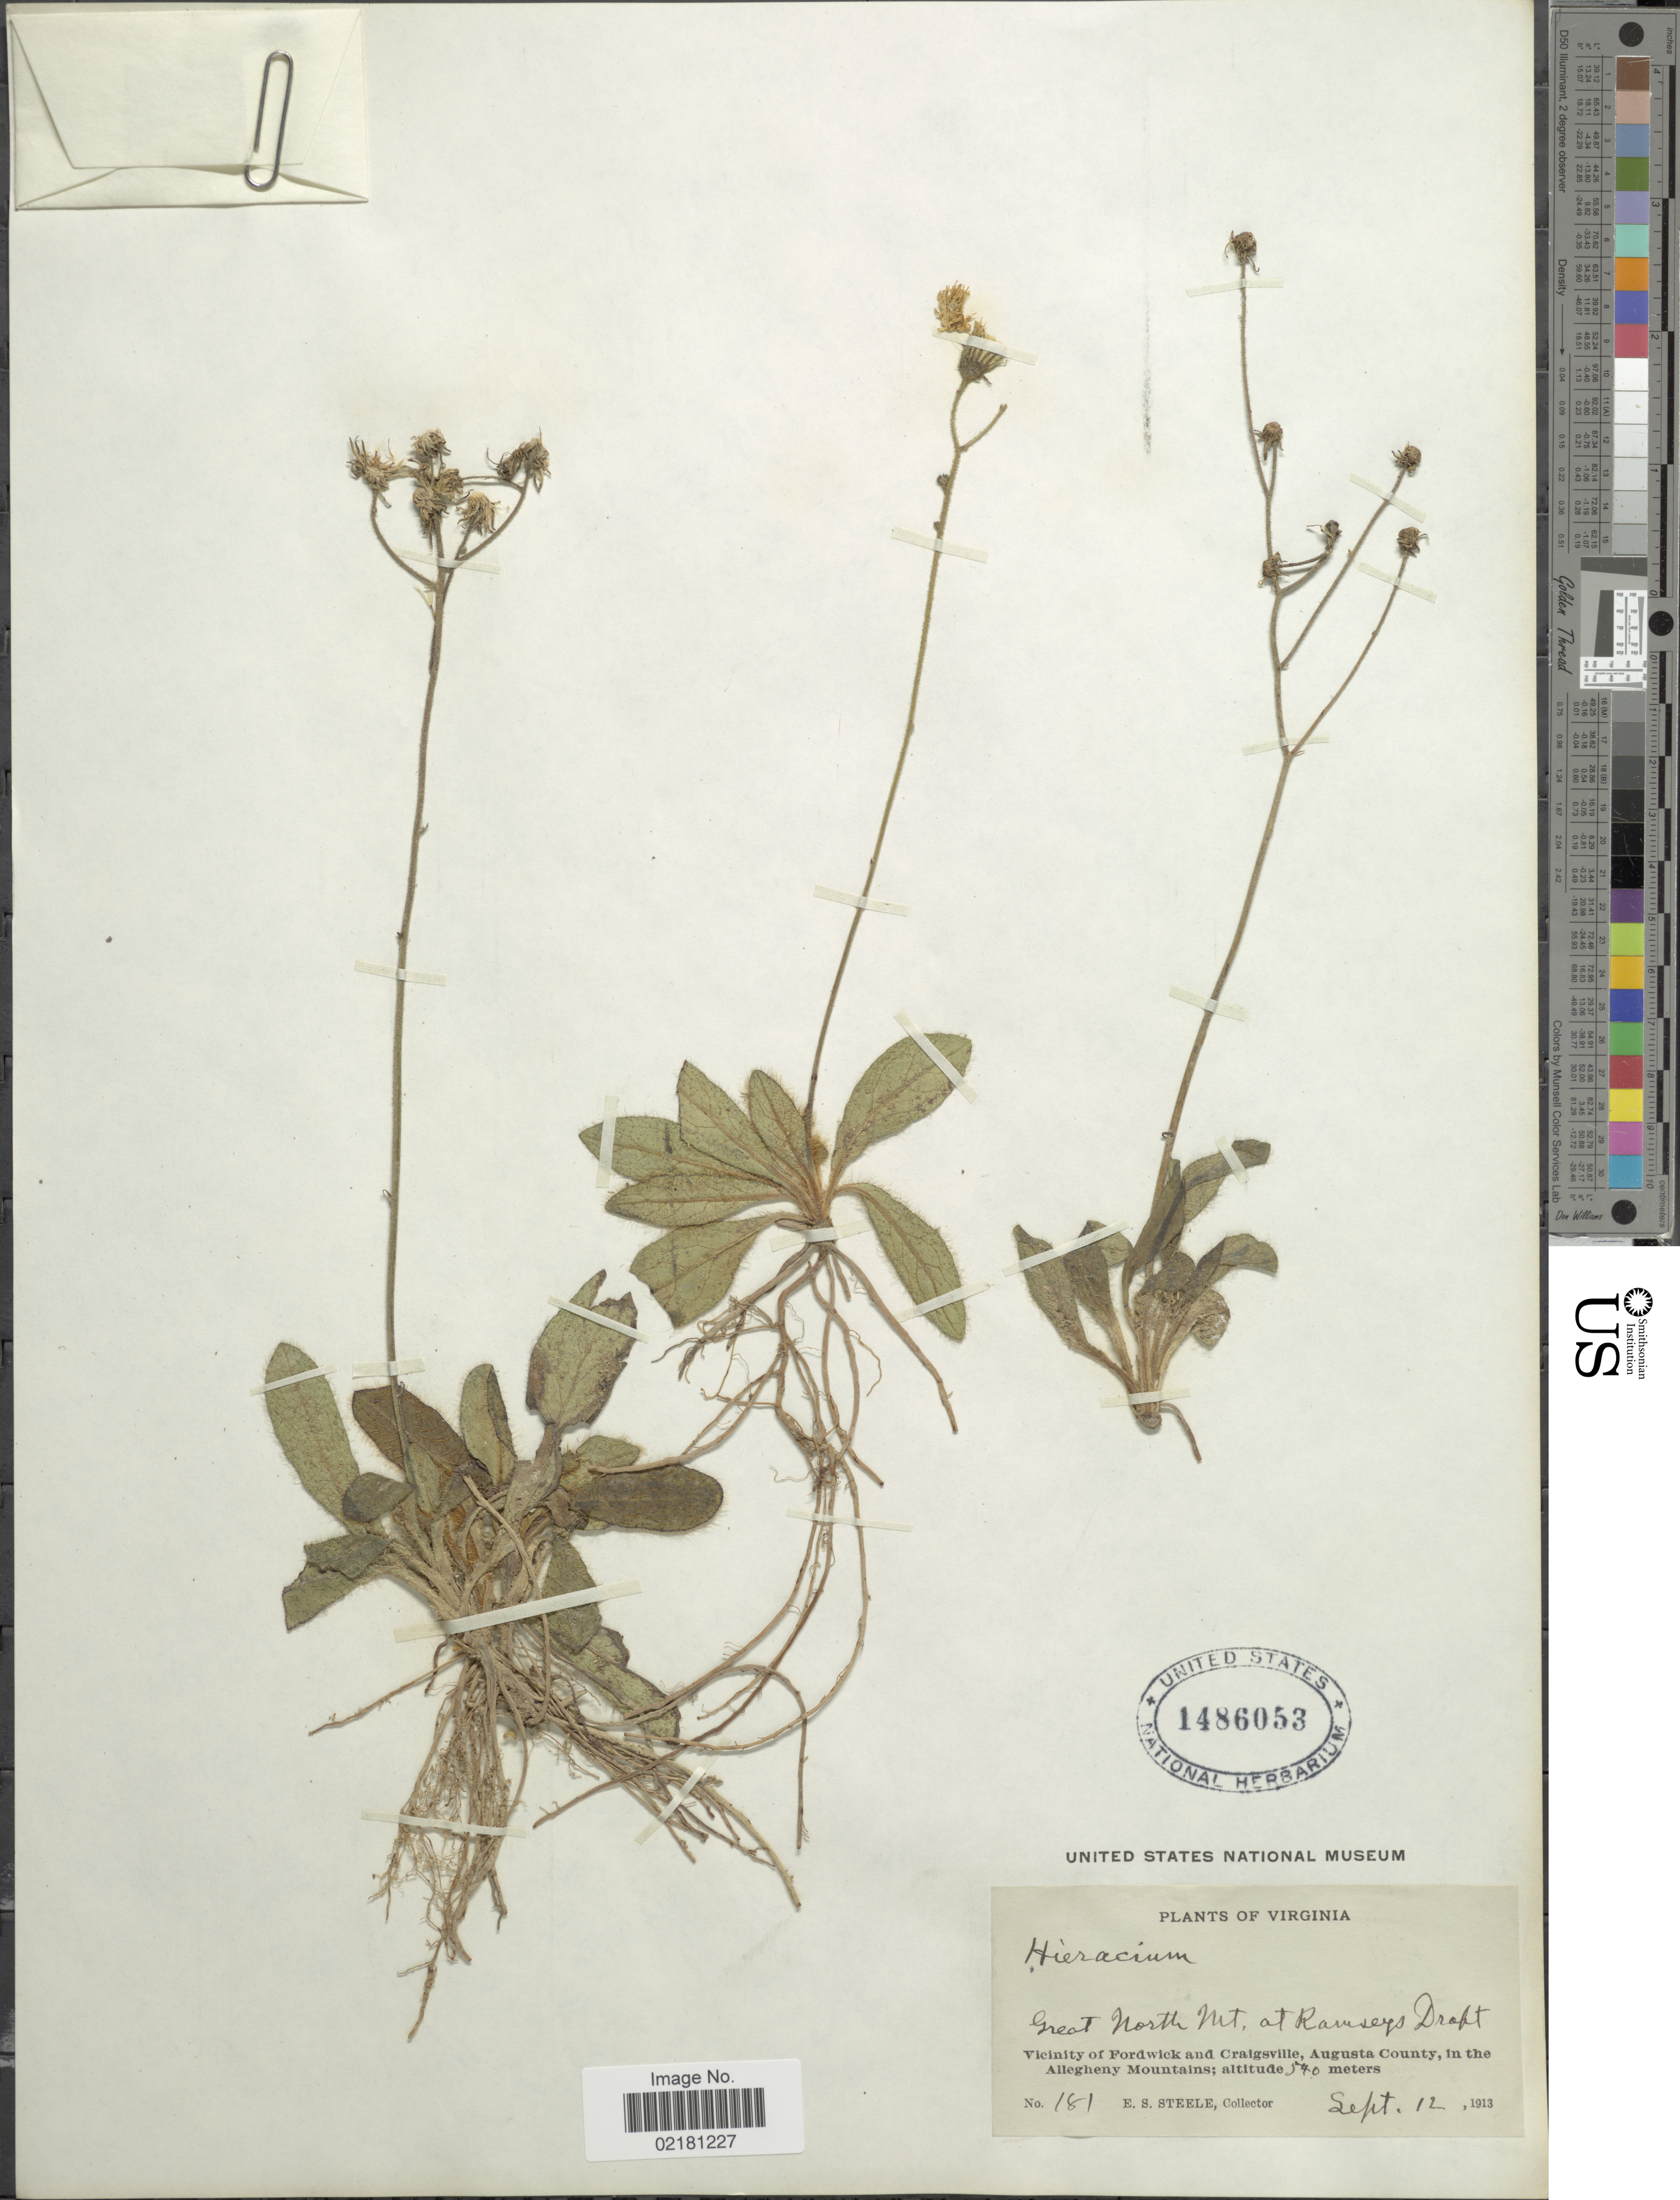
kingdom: Plantae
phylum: Tracheophyta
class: Magnoliopsida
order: Asterales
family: Asteraceae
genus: Hieracium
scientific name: Hieracium repandulare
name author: Druce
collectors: E. Steele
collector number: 181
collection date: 1913-09-12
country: United States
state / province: Virginia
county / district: Augusta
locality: Great North Mt. at Ramseys Daft, vicinity of Fordwick and Craigsville, Augusta County, in the Allegheny Mountains.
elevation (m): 540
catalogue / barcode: US 1486053